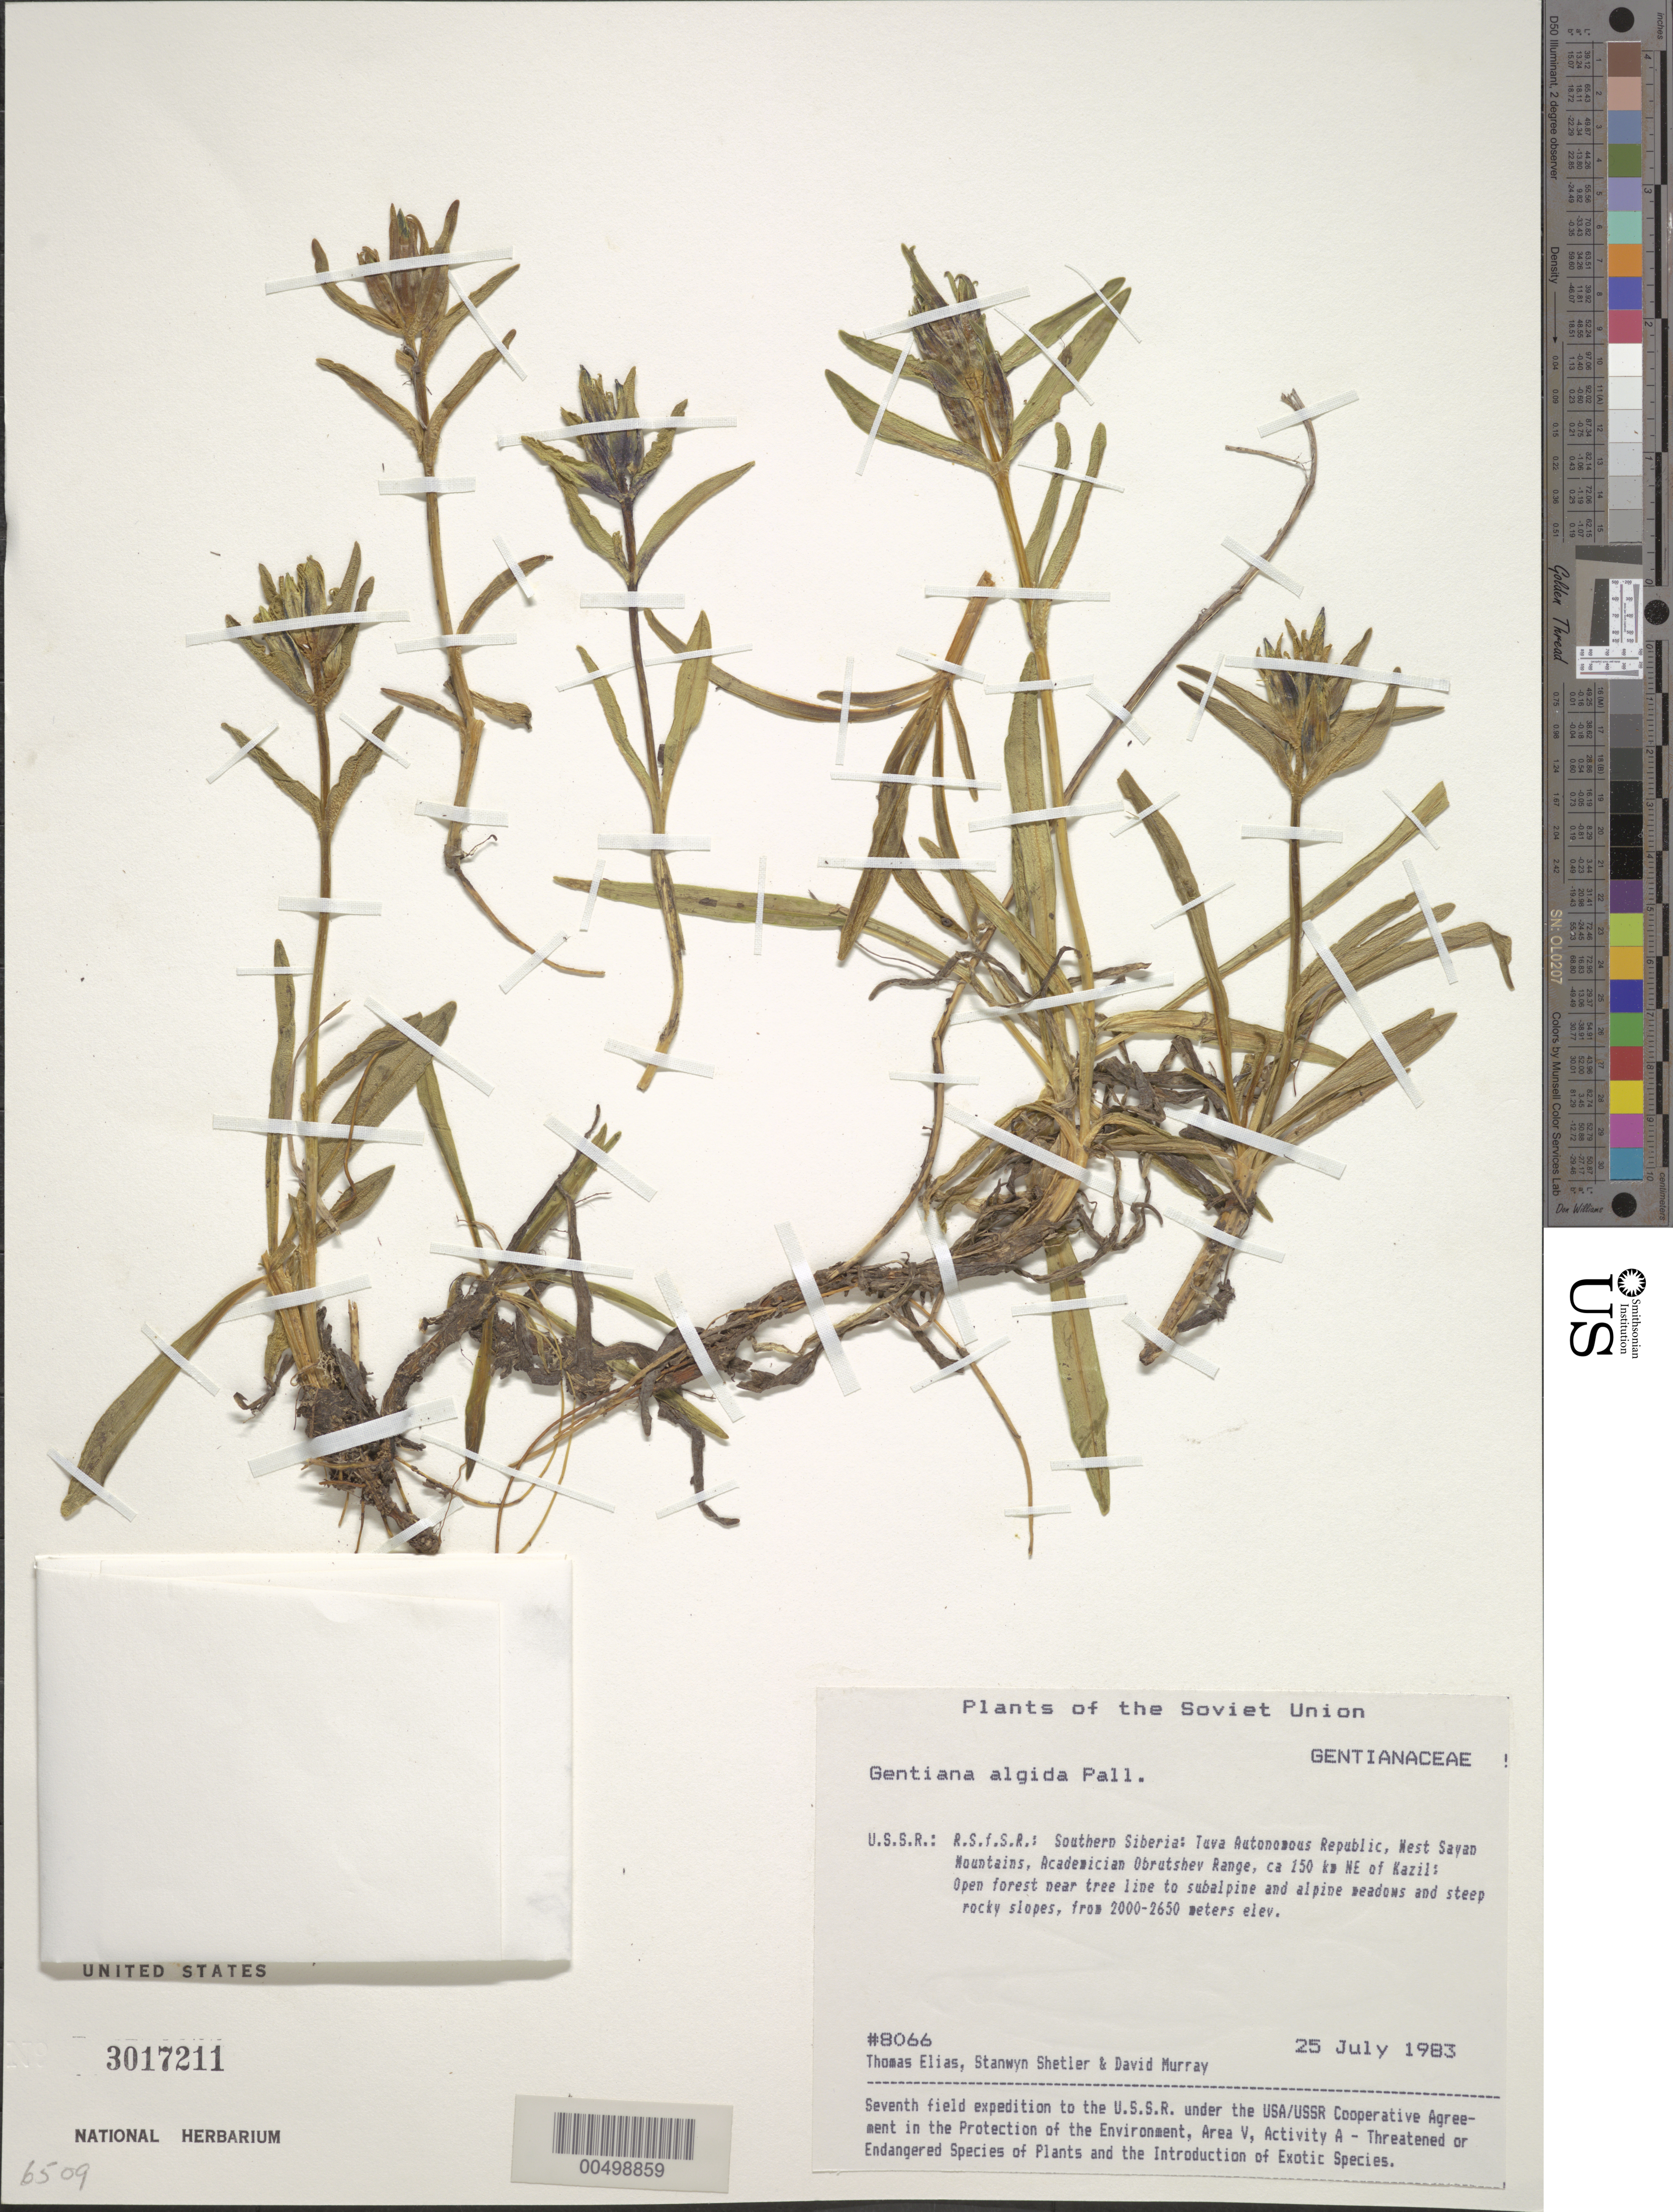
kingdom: Plantae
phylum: Tracheophyta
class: Magnoliopsida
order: Gentianales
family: Gentianaceae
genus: Gentiana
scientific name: Gentiana algida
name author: Pall.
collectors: T. Elias, S. Shetler & D. F. Murray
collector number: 8066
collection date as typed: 25 Jul 1983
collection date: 1983-07-25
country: Russian Federation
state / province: Tuva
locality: West Sayan Mountains, Academician Obrutshev Range, ca. 150 km NE of Kazil [Kyzyl]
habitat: open forest near tree line to subalpine and alpine meadows and steep rocky slopes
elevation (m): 2000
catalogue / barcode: US 3017211